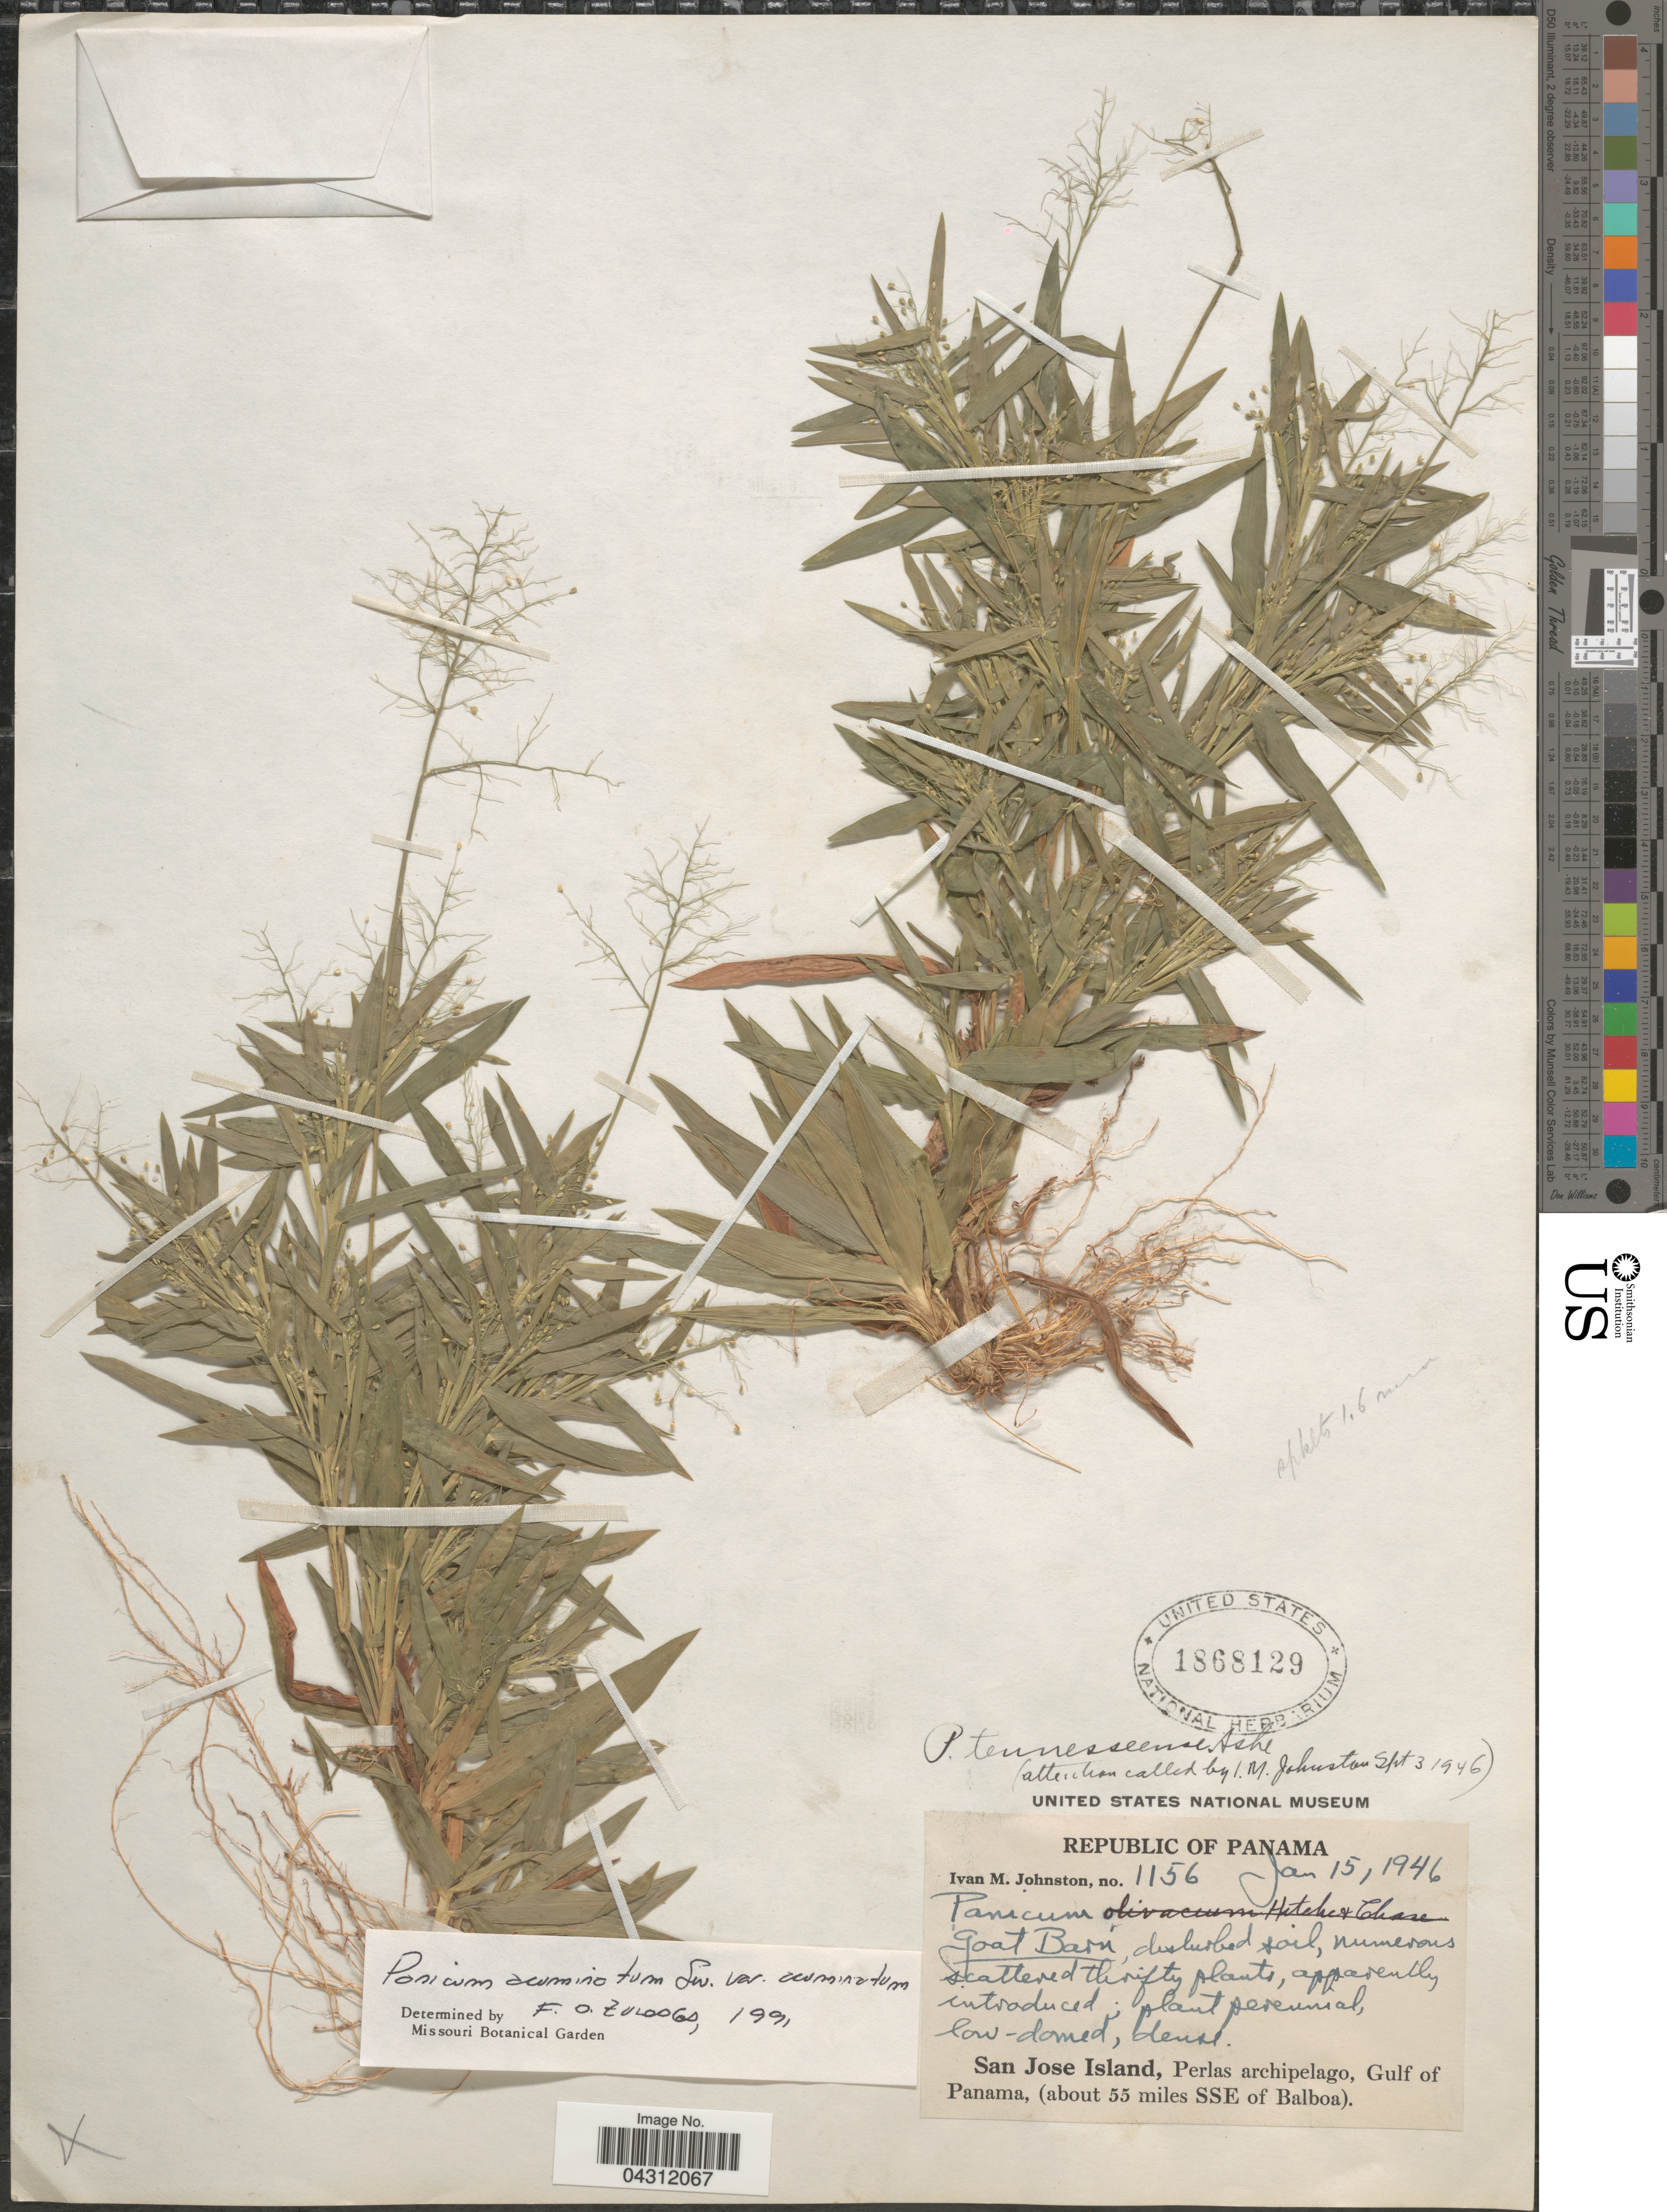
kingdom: Plantae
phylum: Tracheophyta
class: Liliopsida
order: Poales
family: Poaceae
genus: Dichanthelium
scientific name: Dichanthelium acuminatum var. acuminatum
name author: (Sw.) Gould & C.A. Clark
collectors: I.M. Johnston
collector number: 1156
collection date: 1946-01-15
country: Panama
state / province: Panamá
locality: San Jose Island, Perlas archipelago, Gulf of Panama, (about 55 miles SSE of Balboa).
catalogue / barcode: US 1868129